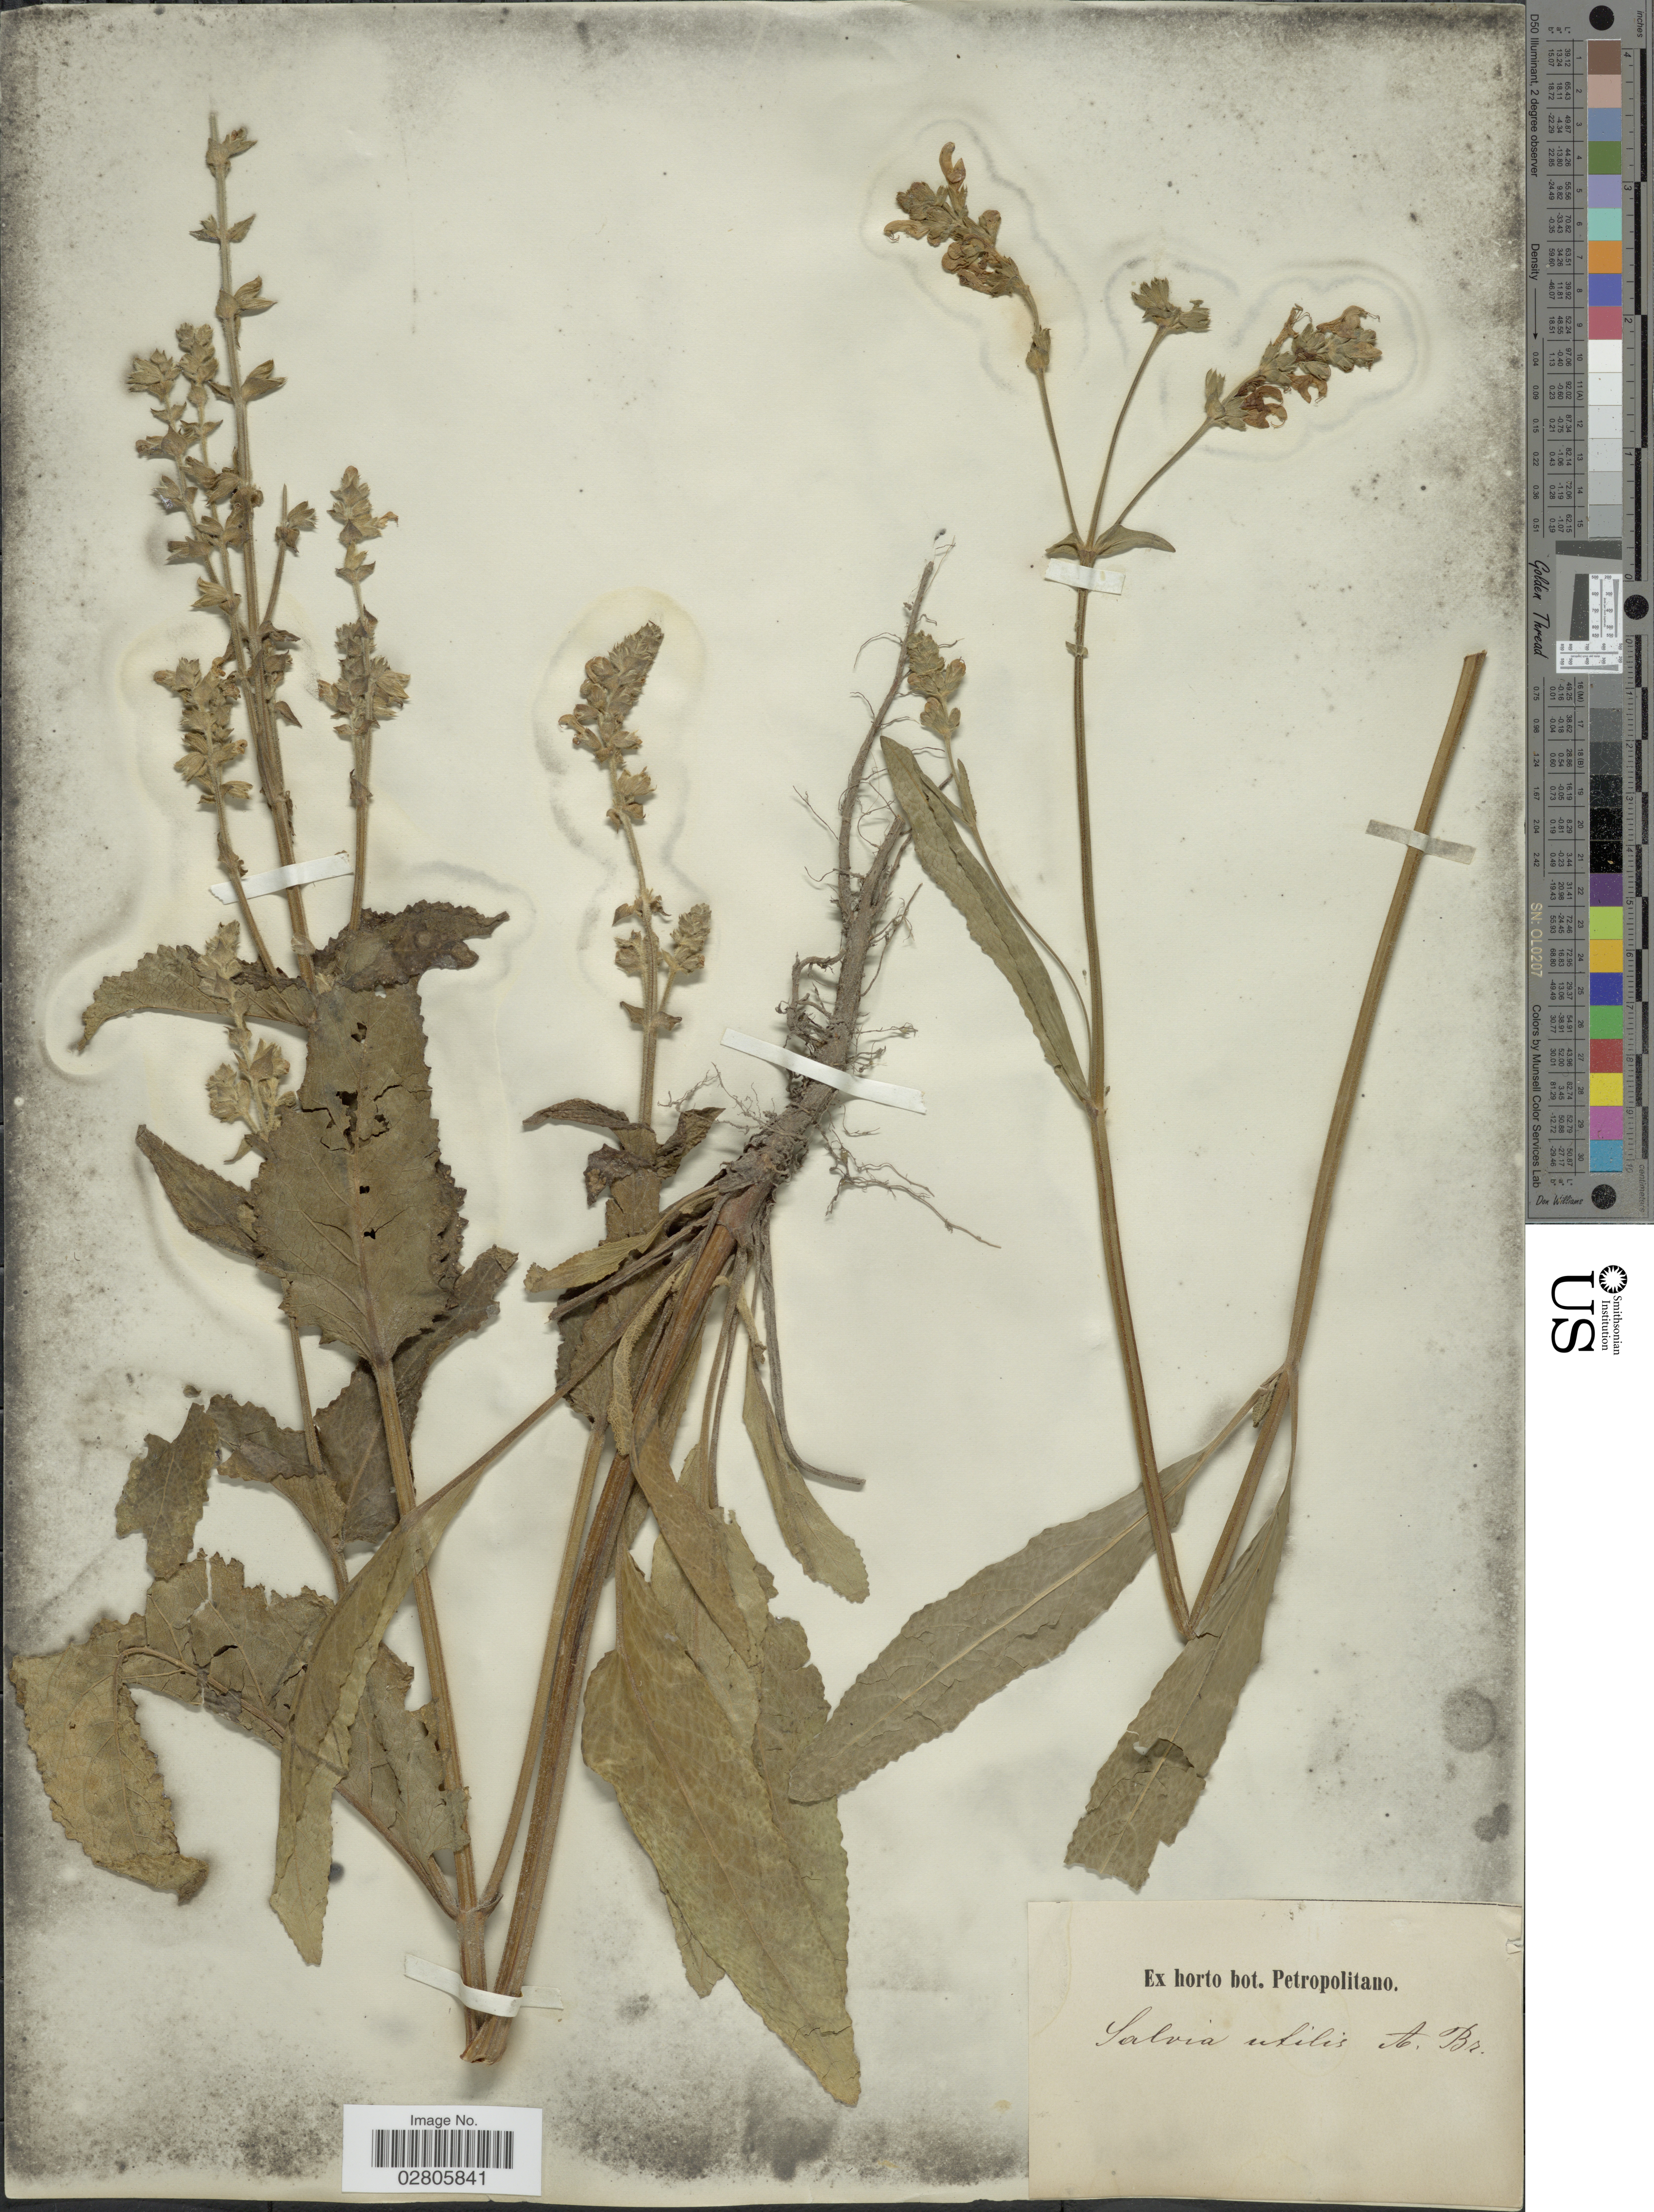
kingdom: Plantae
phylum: Tracheophyta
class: Magnoliopsida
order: Lamiales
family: Lamiaceae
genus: Salvia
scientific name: Salvia utilis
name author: Braun ex Engl.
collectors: ex Horto Bot. Petropolitano